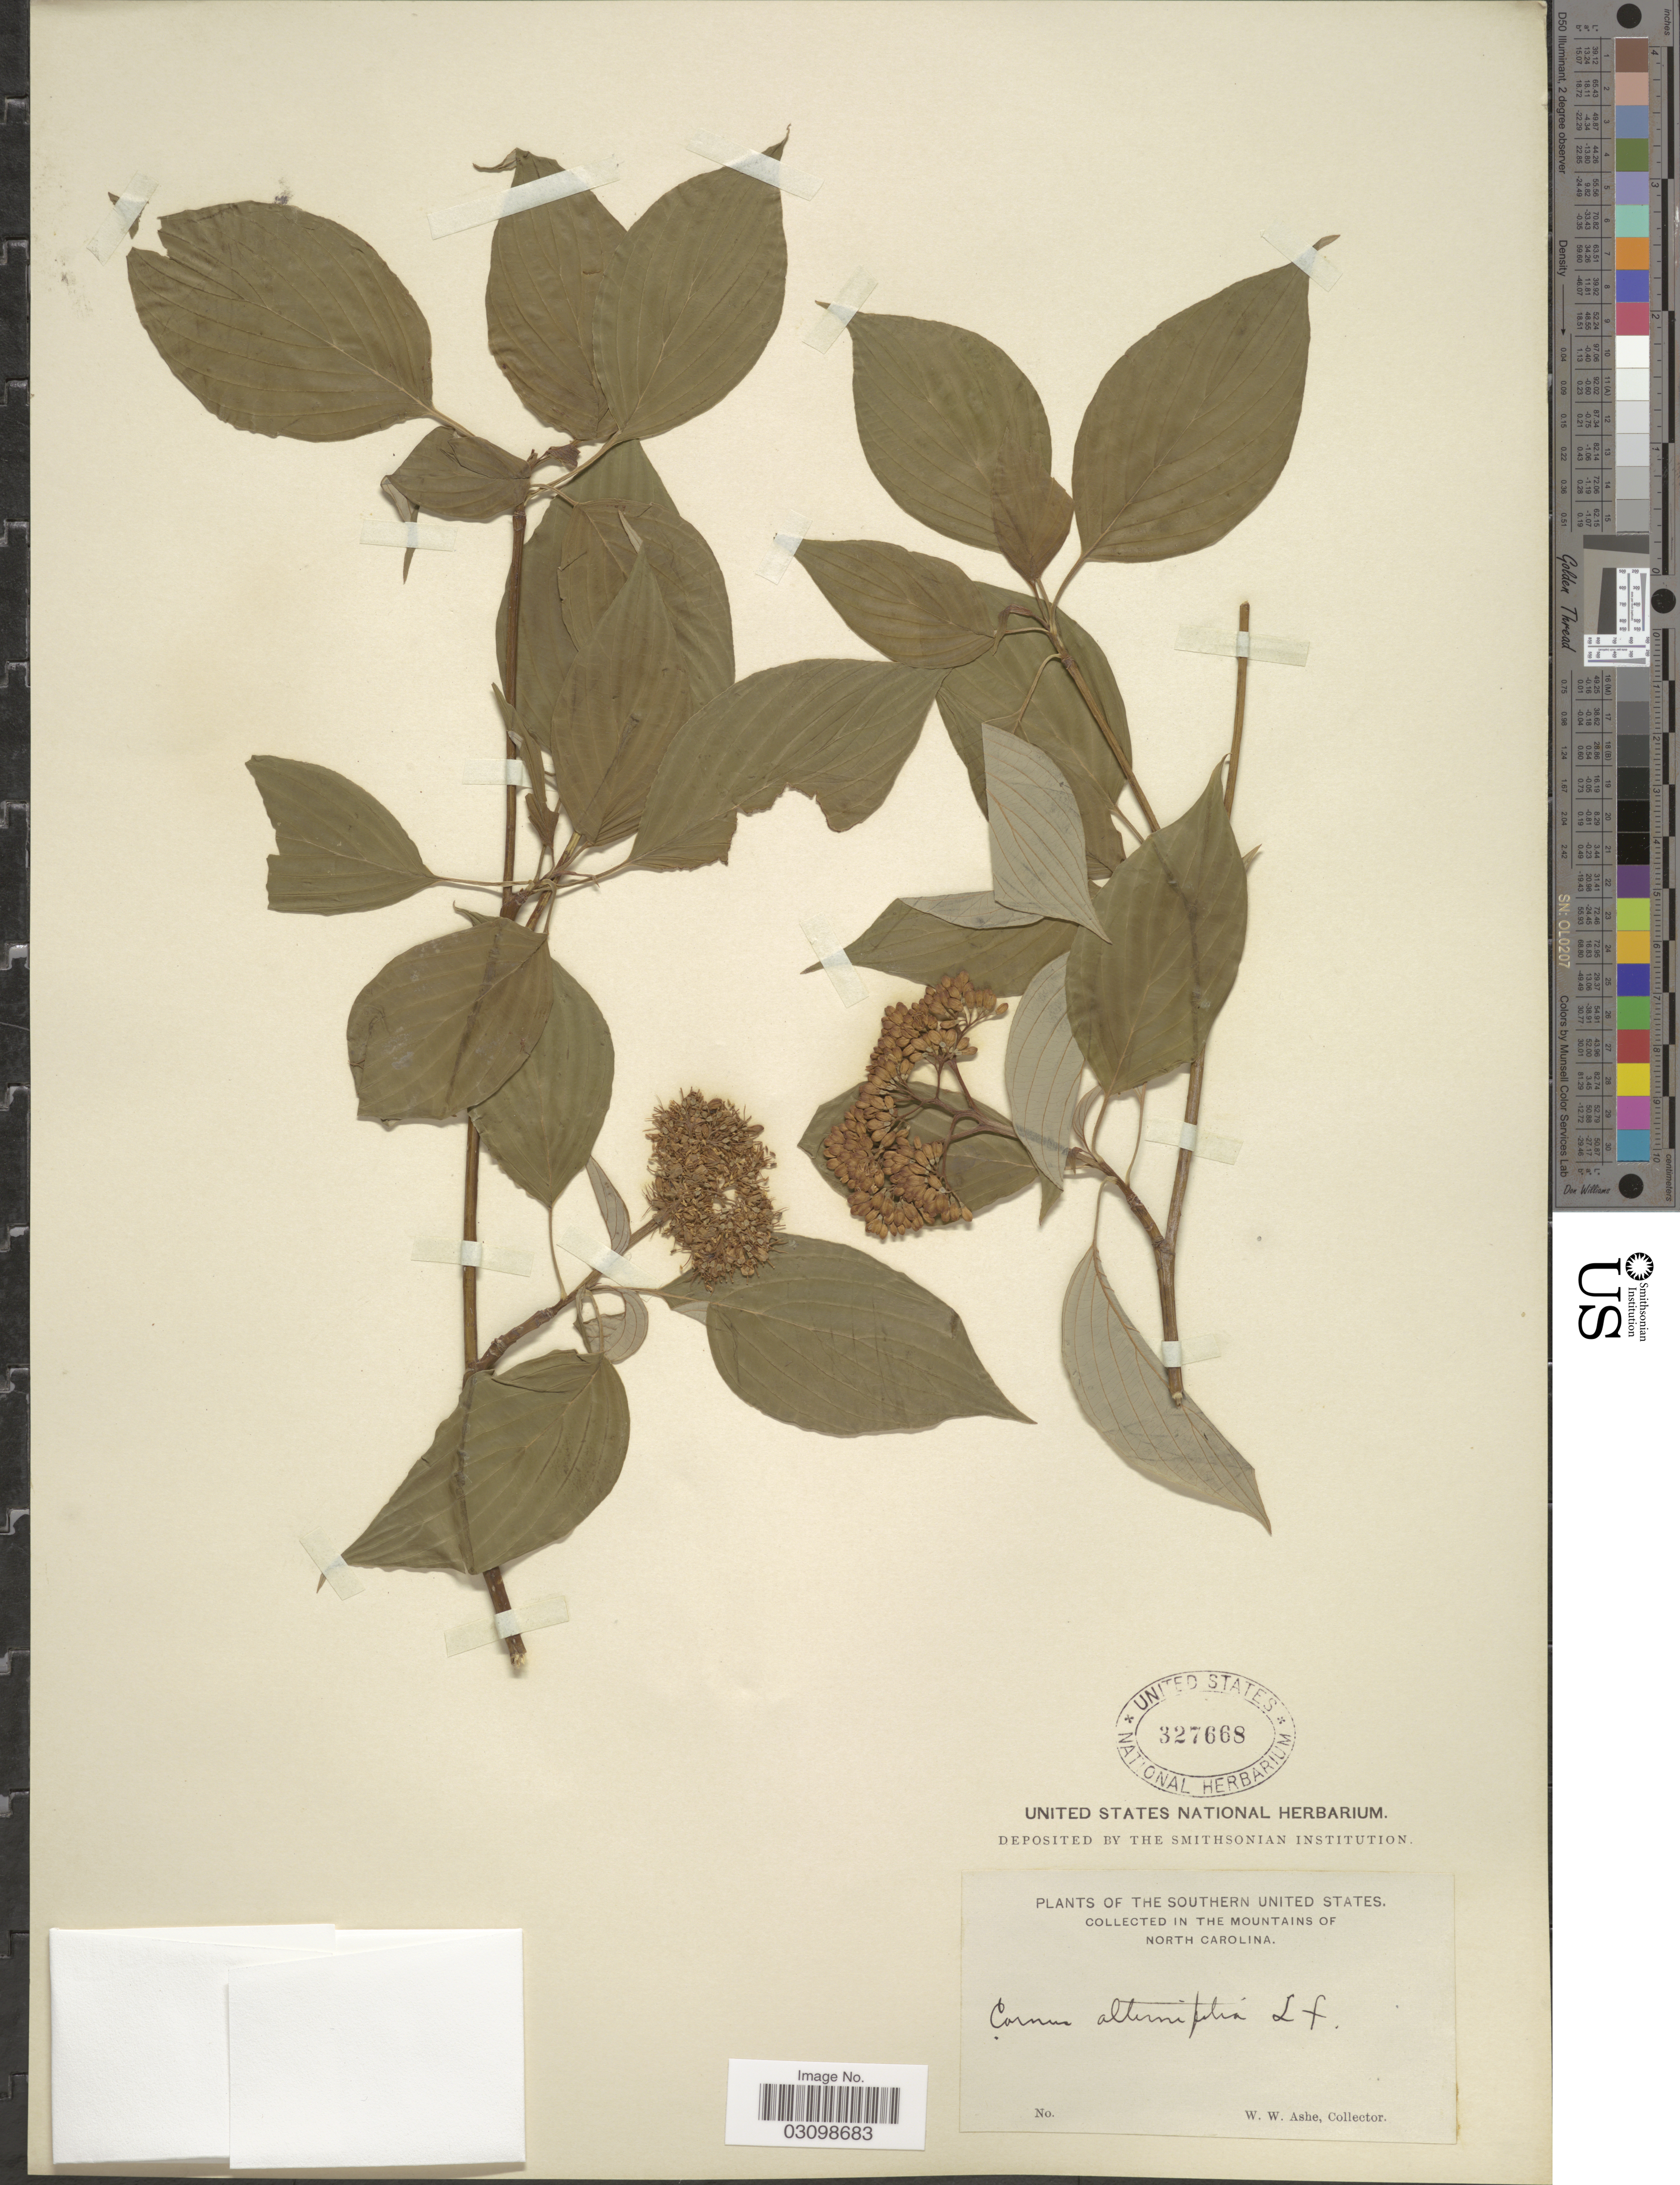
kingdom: Plantae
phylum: Tracheophyta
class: Magnoliopsida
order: Cornales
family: Cornaceae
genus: Cornus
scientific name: Cornus alternifolia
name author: L.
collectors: W. W. Ashe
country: United States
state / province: North Carolina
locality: Southern United States. In the mountains of North Carolina.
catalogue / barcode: US 327668